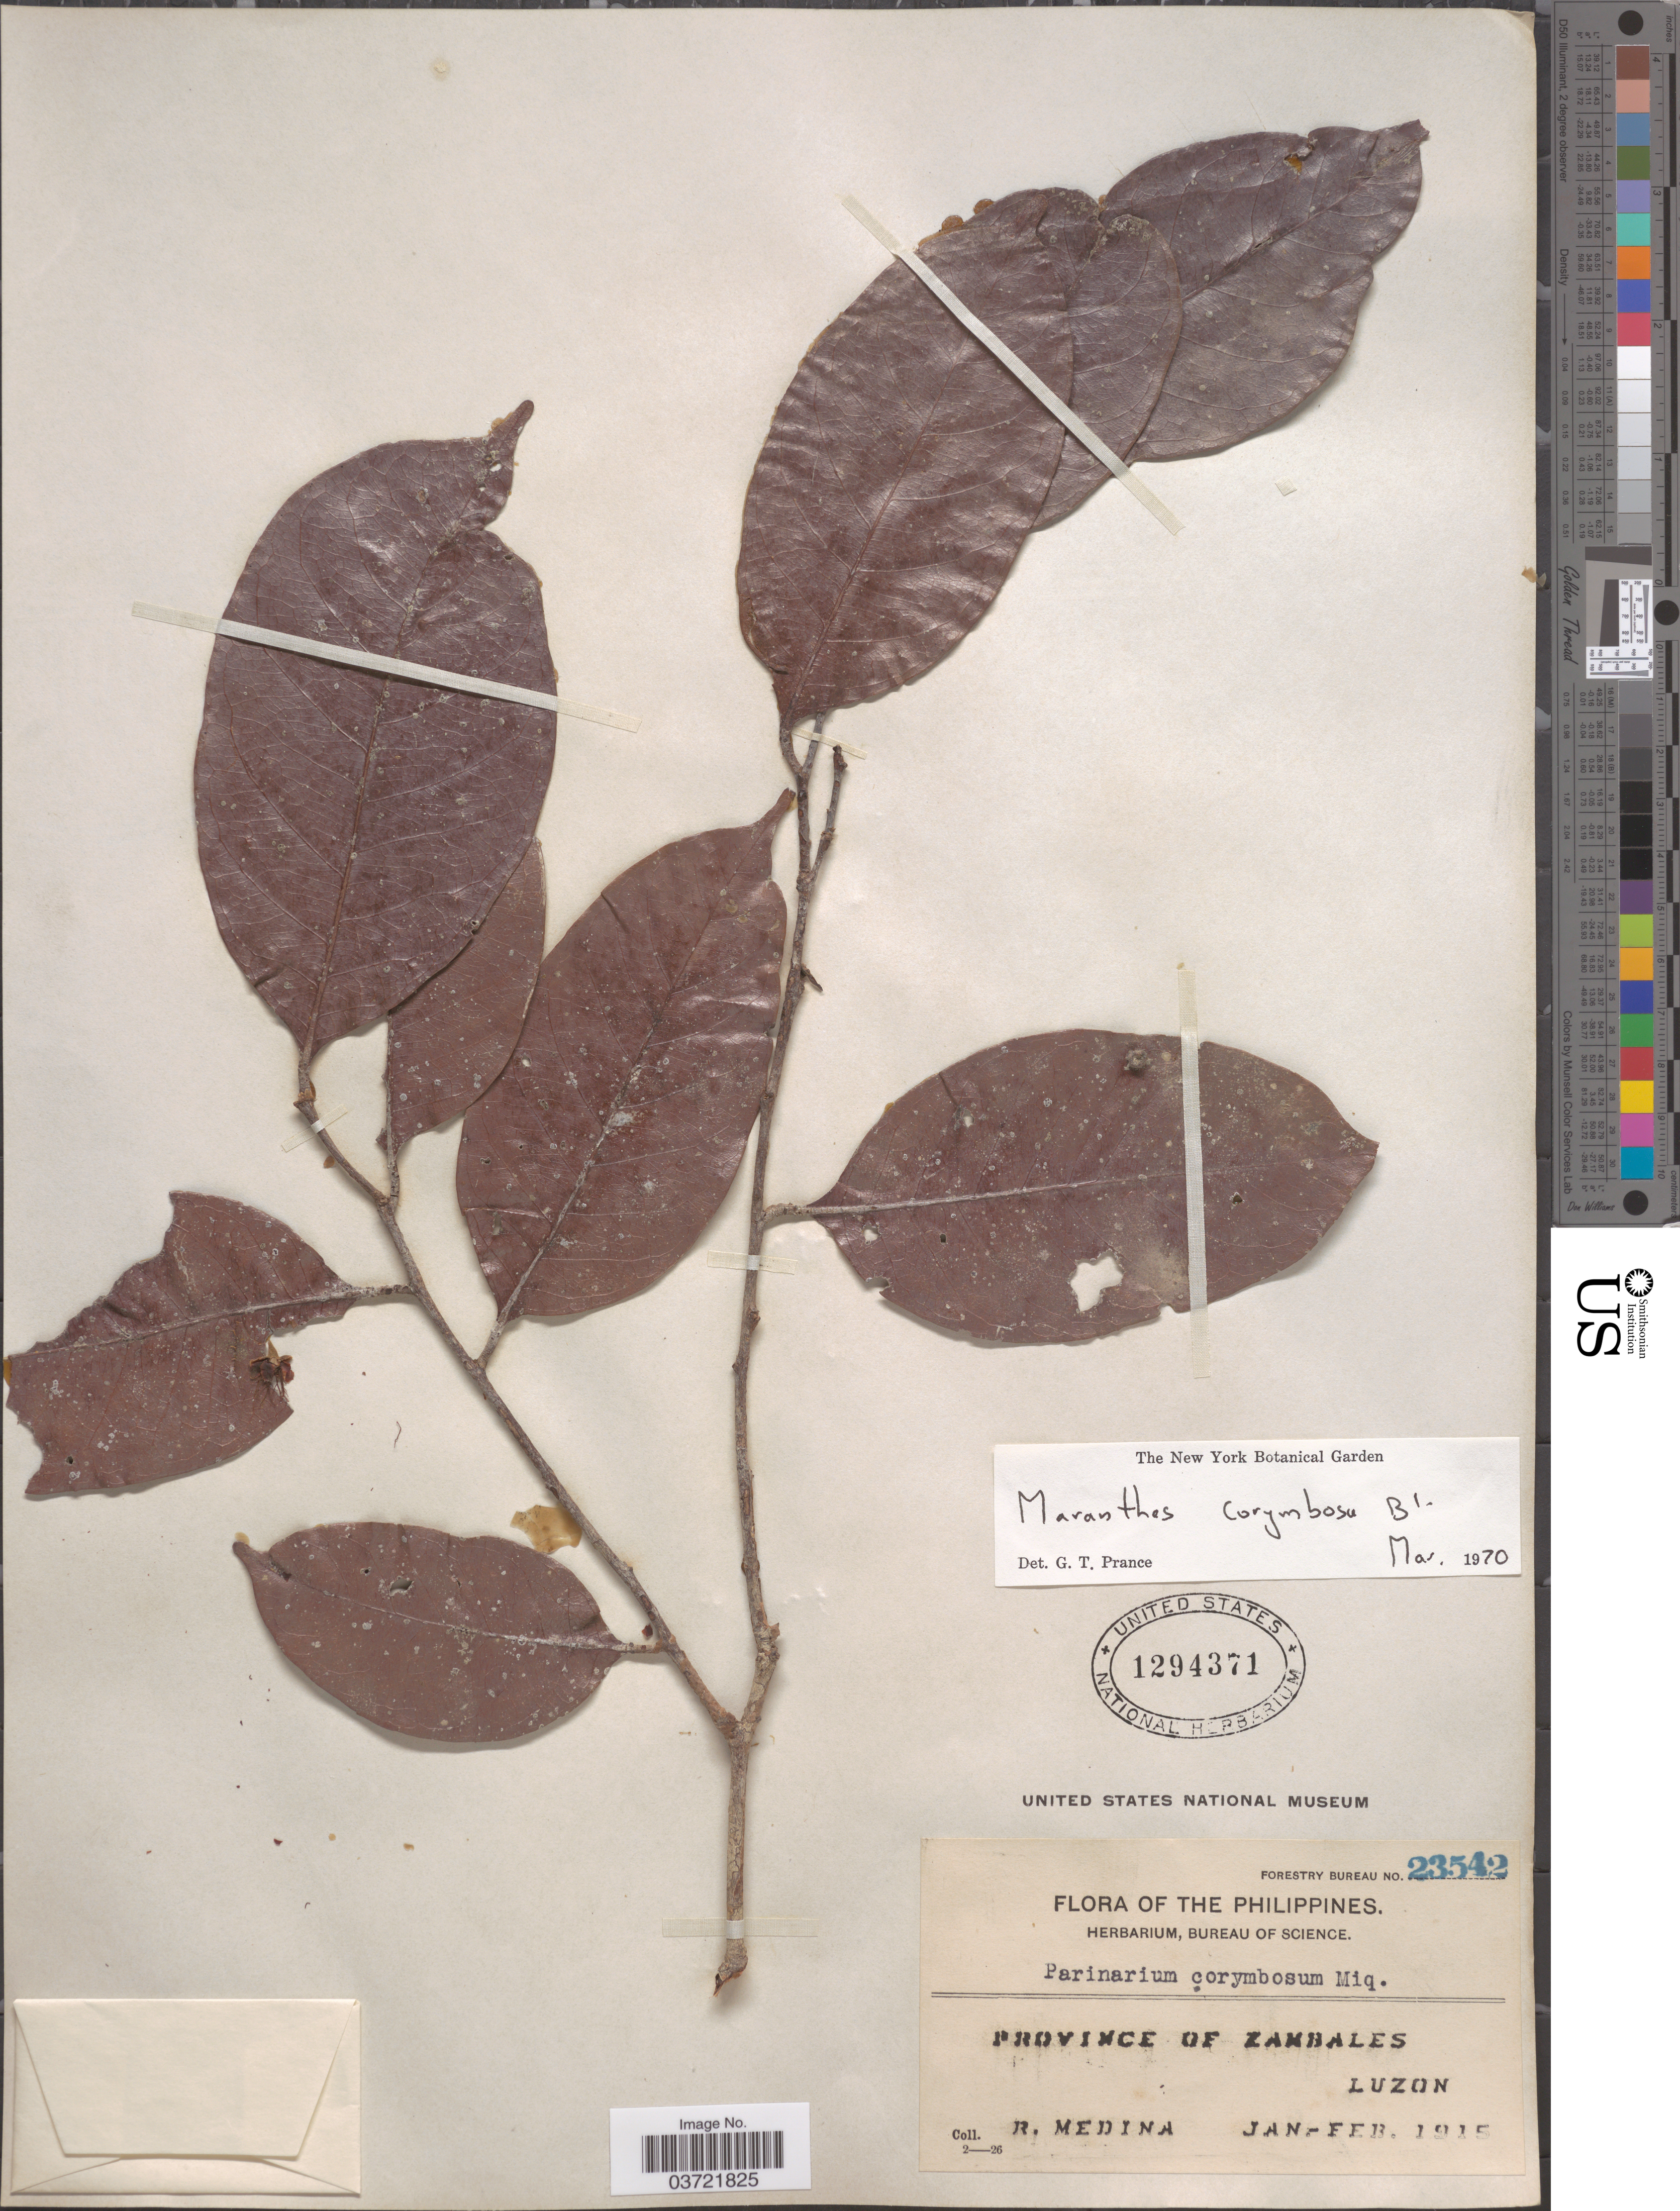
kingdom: Plantae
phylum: Tracheophyta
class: Magnoliopsida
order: Malpighiales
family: Chrysobalanaceae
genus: Maranthes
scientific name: Maranthes corymbosa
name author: Blume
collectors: R. Medina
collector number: Forestry Bureau 23542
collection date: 1915-01/1915-02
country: Philippines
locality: Province of Zambales. Luzon.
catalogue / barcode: US 1294371